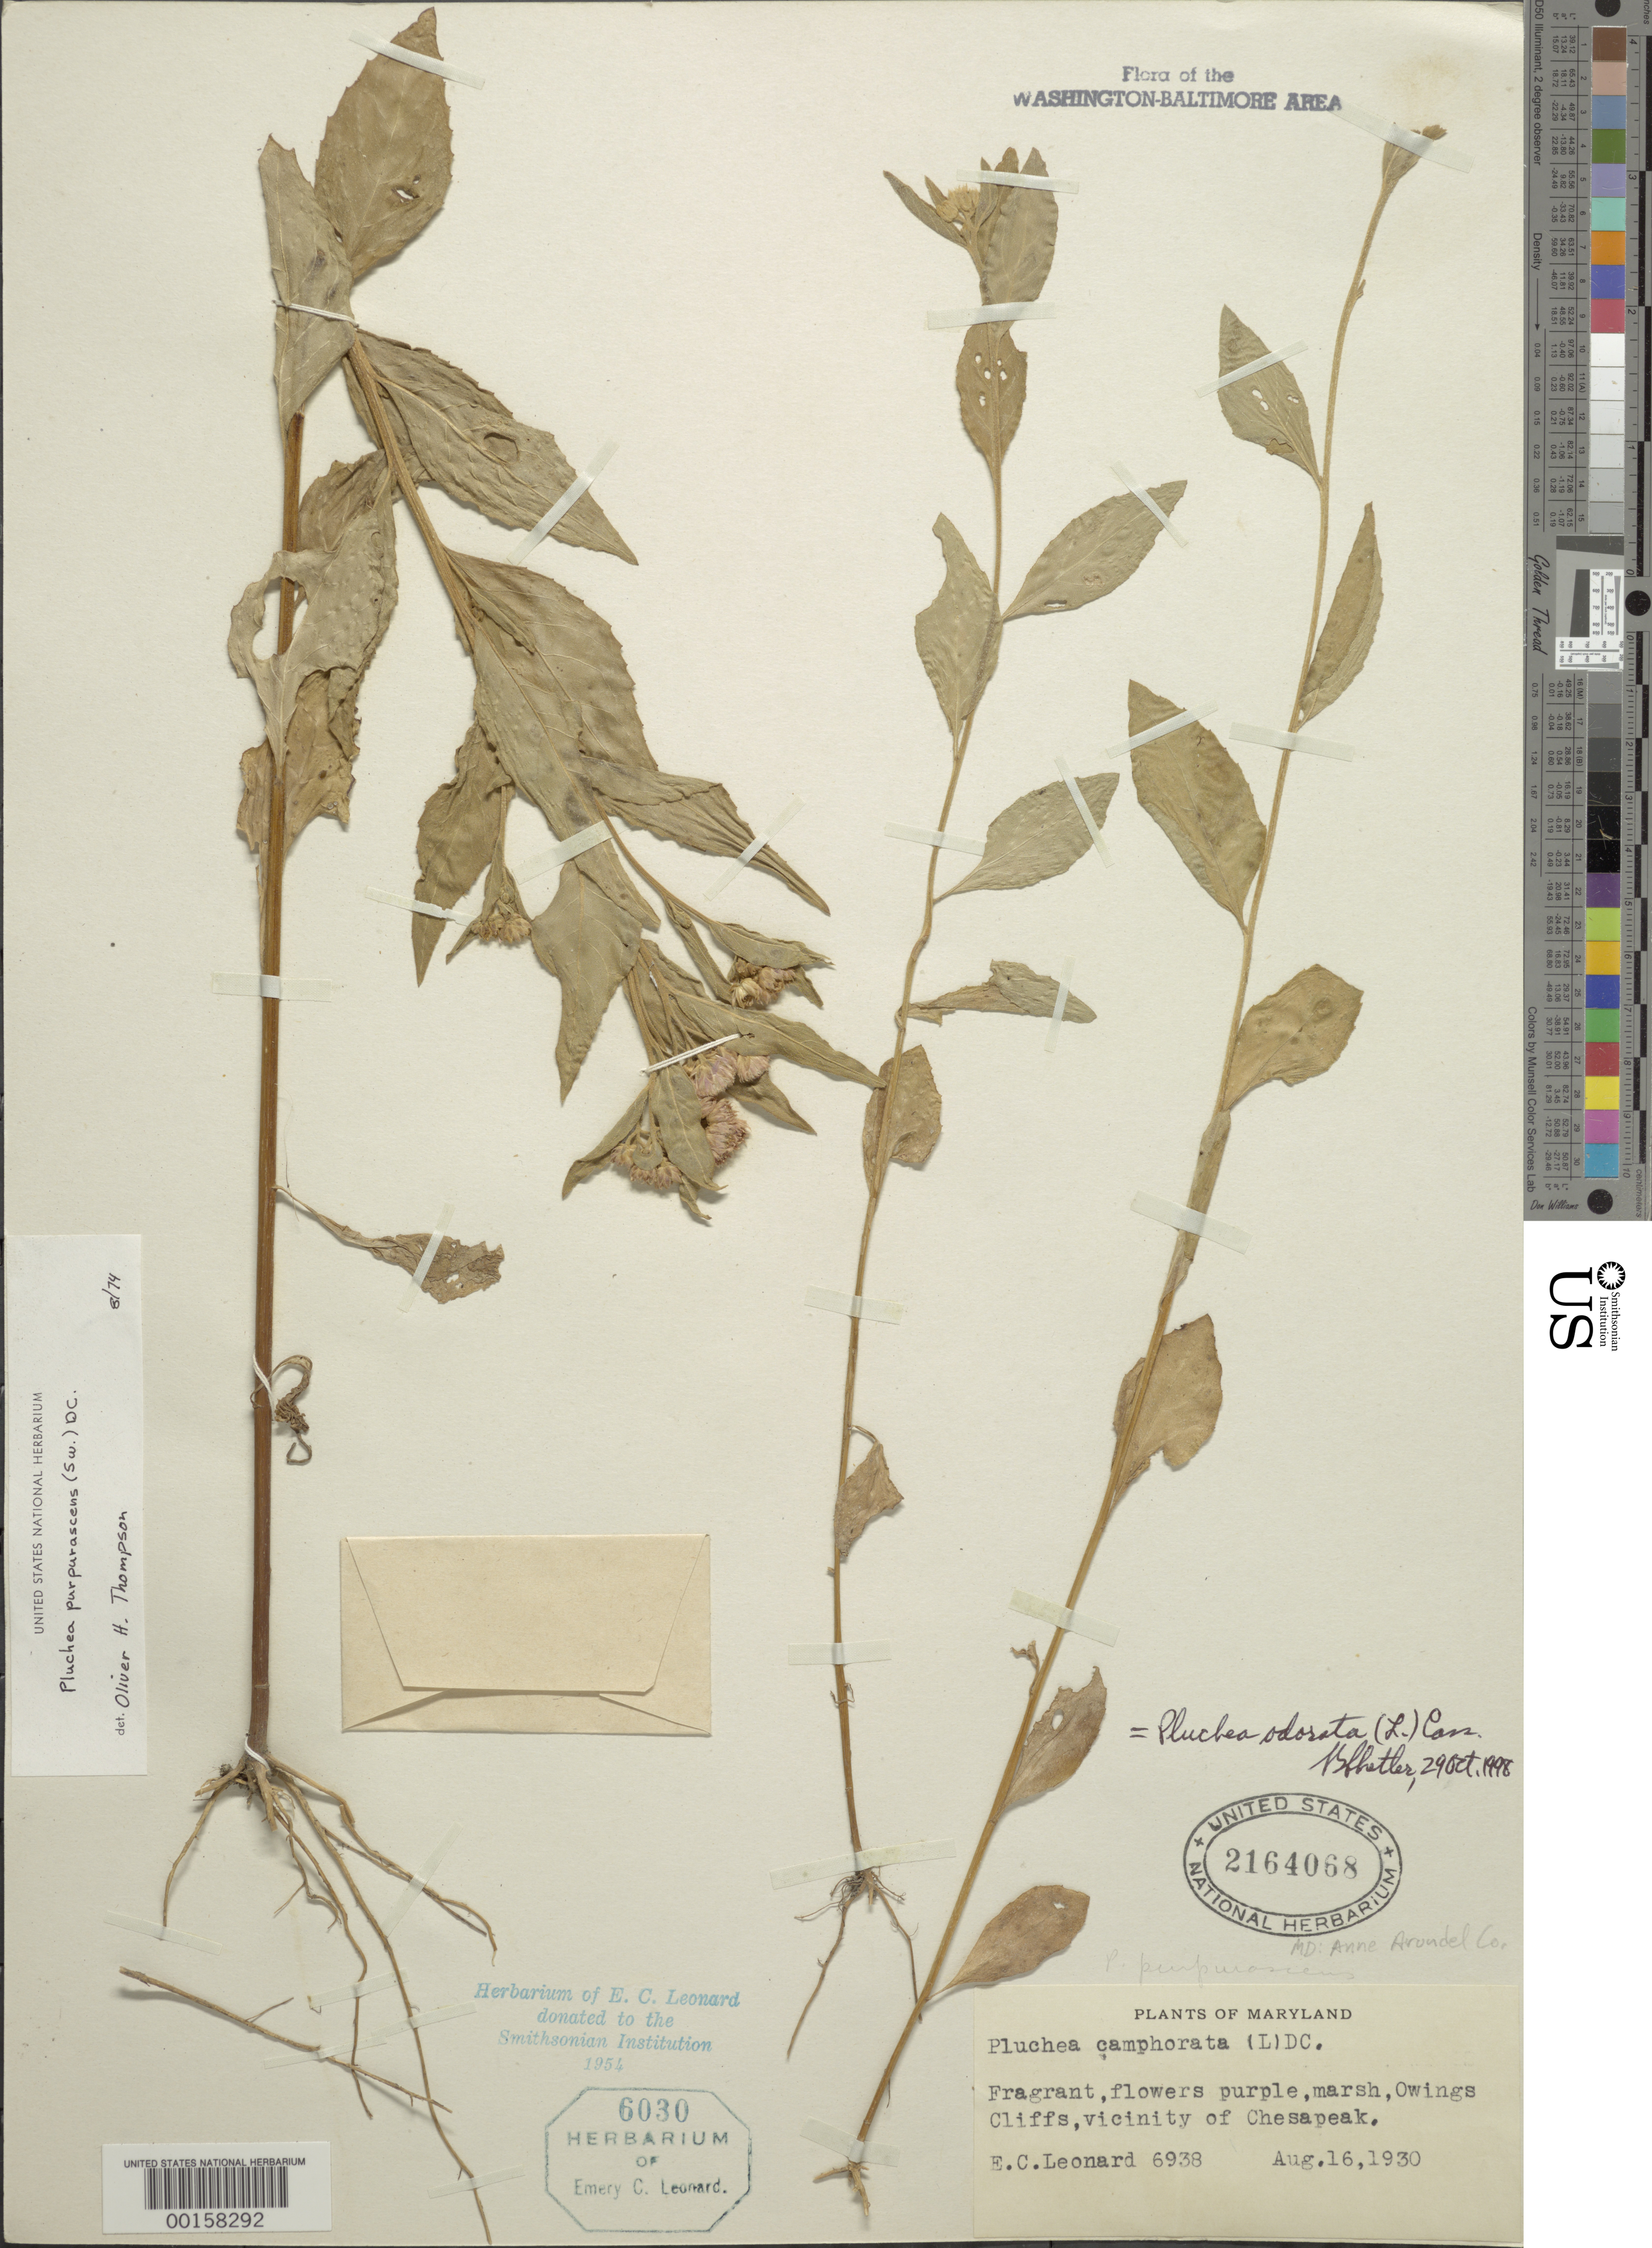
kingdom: Plantae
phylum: Tracheophyta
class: Magnoliopsida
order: Asterales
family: Asteraceae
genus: Pluchea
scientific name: Pluchea odorata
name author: (L.) Cass.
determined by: Shetler, Stanwyn G., (US), NMNH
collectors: E. C. Leonard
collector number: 69381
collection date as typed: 16 Aug 1930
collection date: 1930-08-16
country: United States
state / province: Maryland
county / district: Anne Arundel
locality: Owings cliffs vicinity of Chesapeake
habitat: Marsh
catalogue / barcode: US 2164068